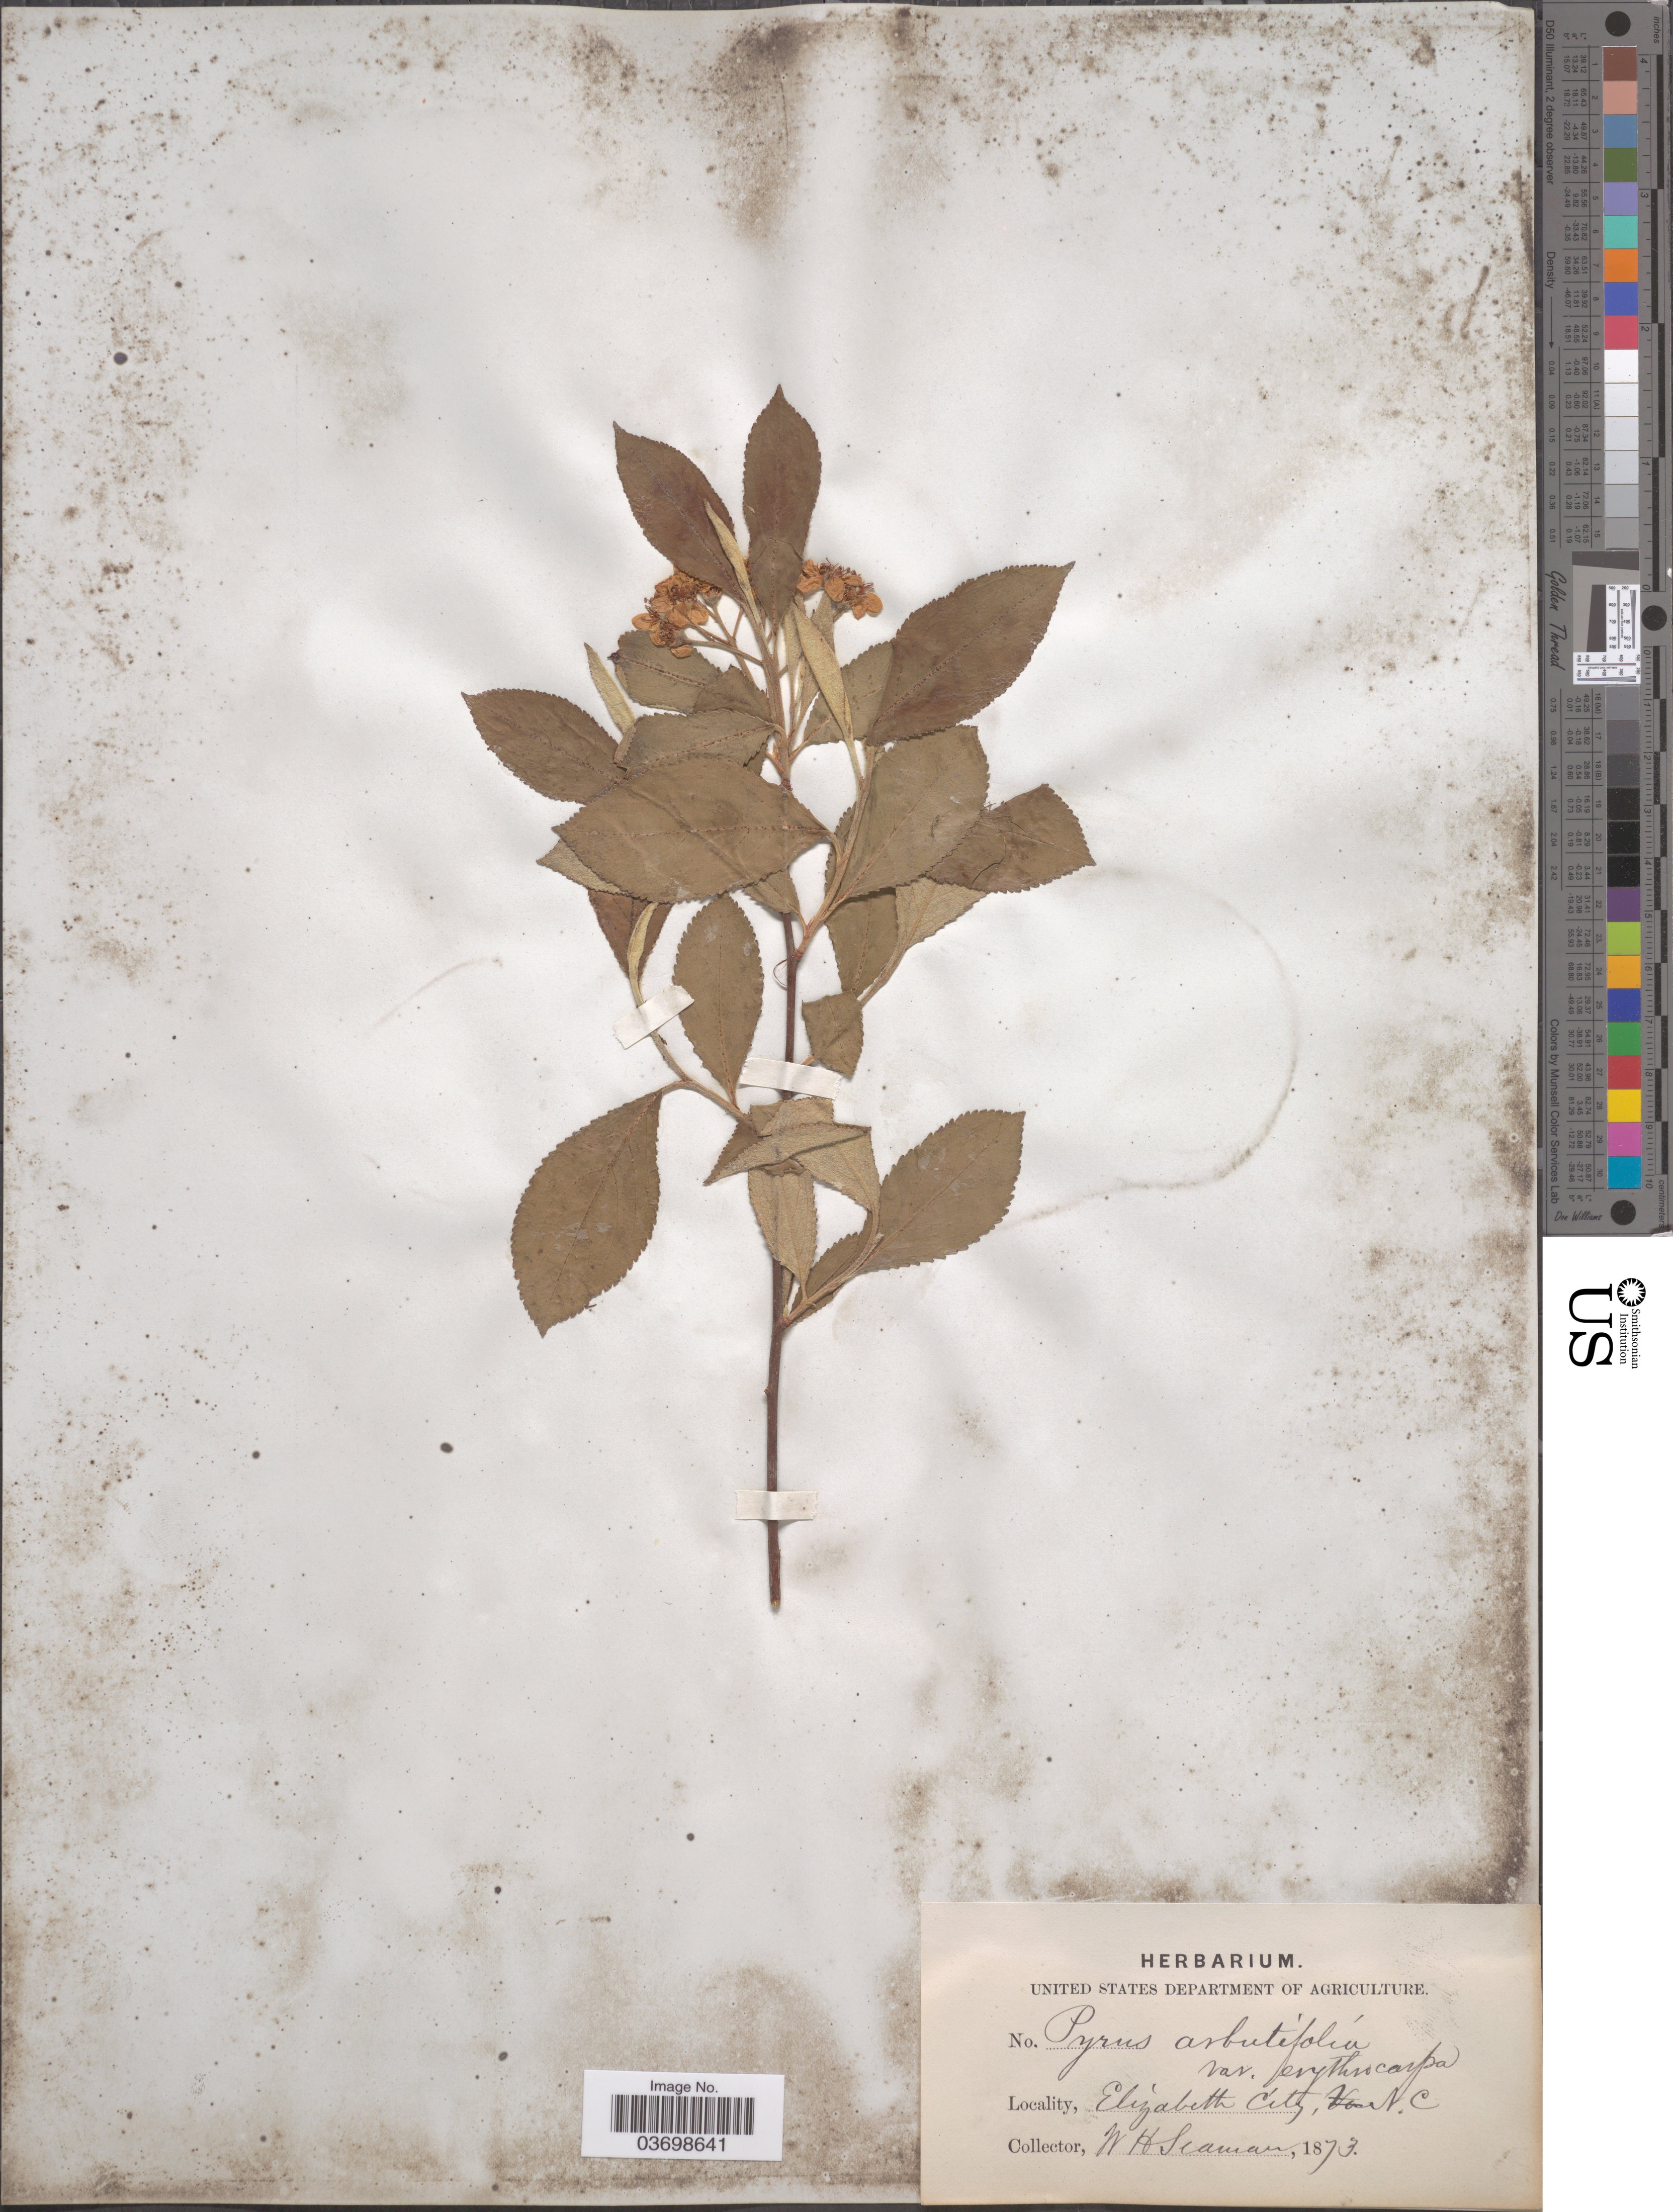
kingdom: Plantae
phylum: Tracheophyta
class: Magnoliopsida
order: Rosales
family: Rosaceae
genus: Aronia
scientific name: Aronia arbutifolia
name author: (L.) Pers.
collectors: W. Seaman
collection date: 1873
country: United States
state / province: North Carolina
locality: Elizabeth City.